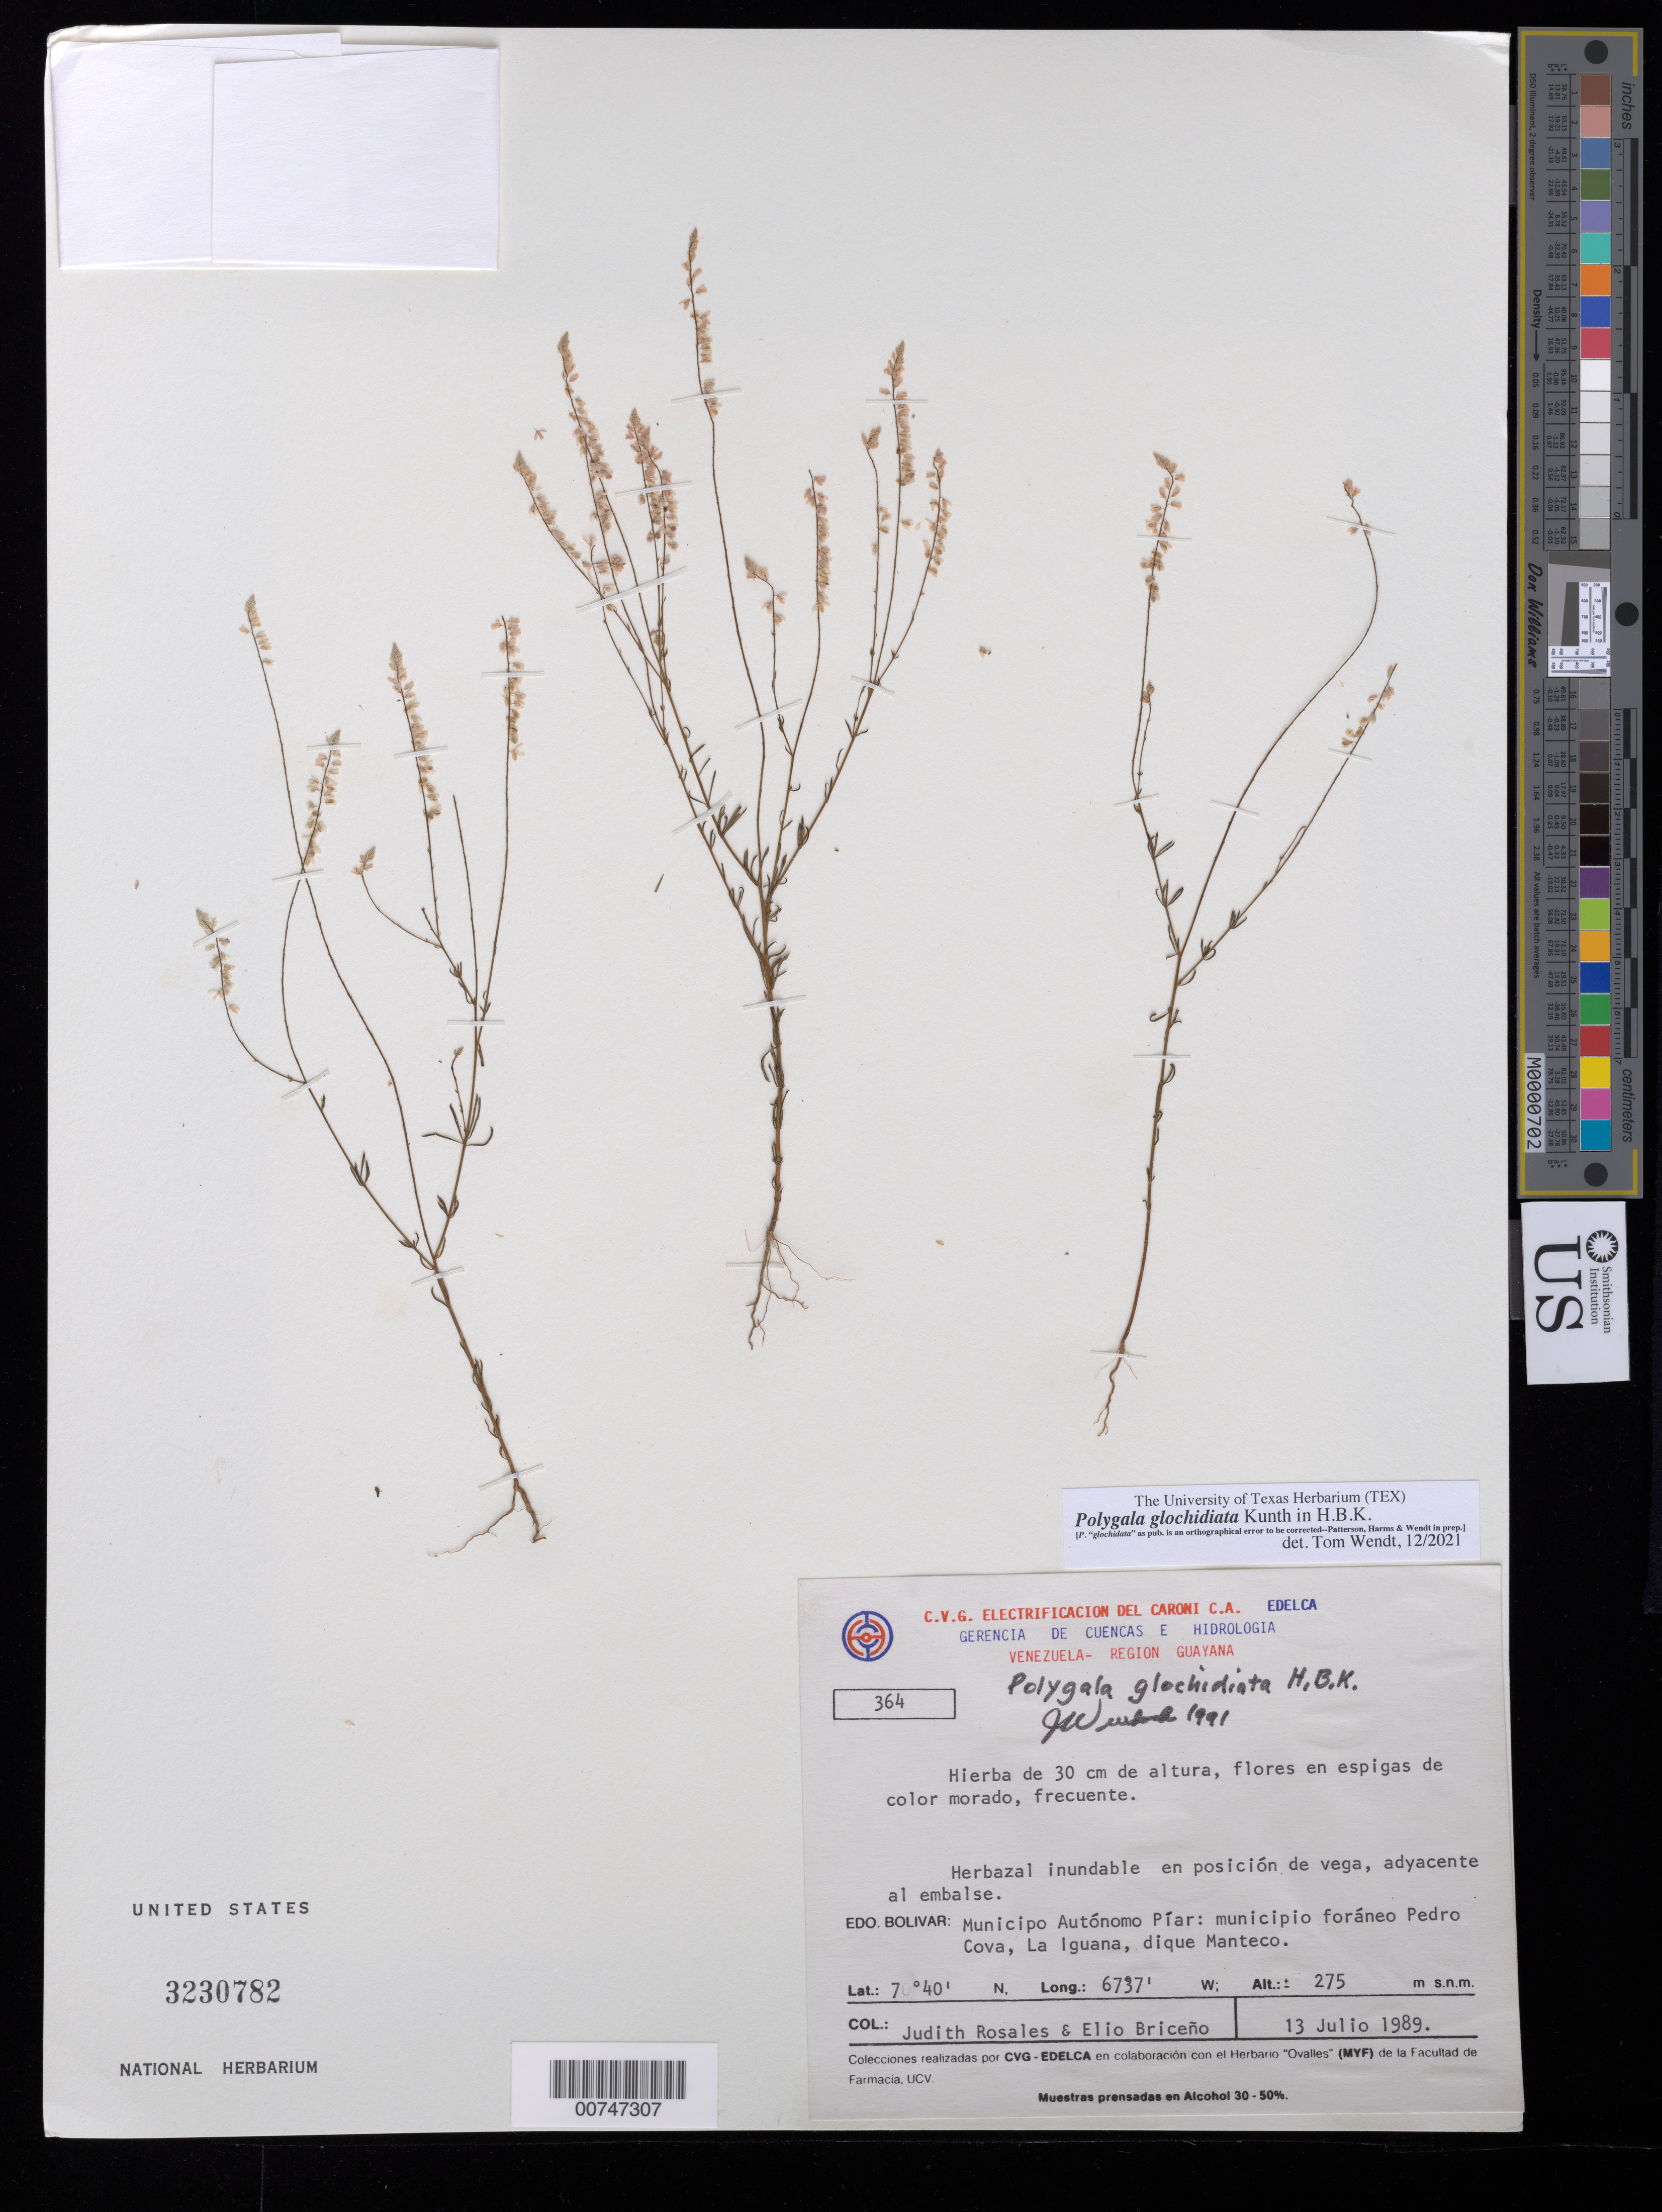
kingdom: Plantae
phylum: Tracheophyta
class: Magnoliopsida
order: Fabales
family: Polygalaceae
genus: Polygala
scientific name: Polygala glochidiata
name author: Kunth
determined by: Wendt, Thomas L.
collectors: J. Rosales & E. Briceño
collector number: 364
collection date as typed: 13-Jul-89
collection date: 1989-07-13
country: Venezuela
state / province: Bolívar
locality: Mun. Autónomo Píar, Mun. Foraneo Pedro Cova, La Iguana, dique Manteco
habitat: Herbazal inundable en posicion de vega, adyacente al embalse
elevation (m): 275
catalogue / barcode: US 3230782